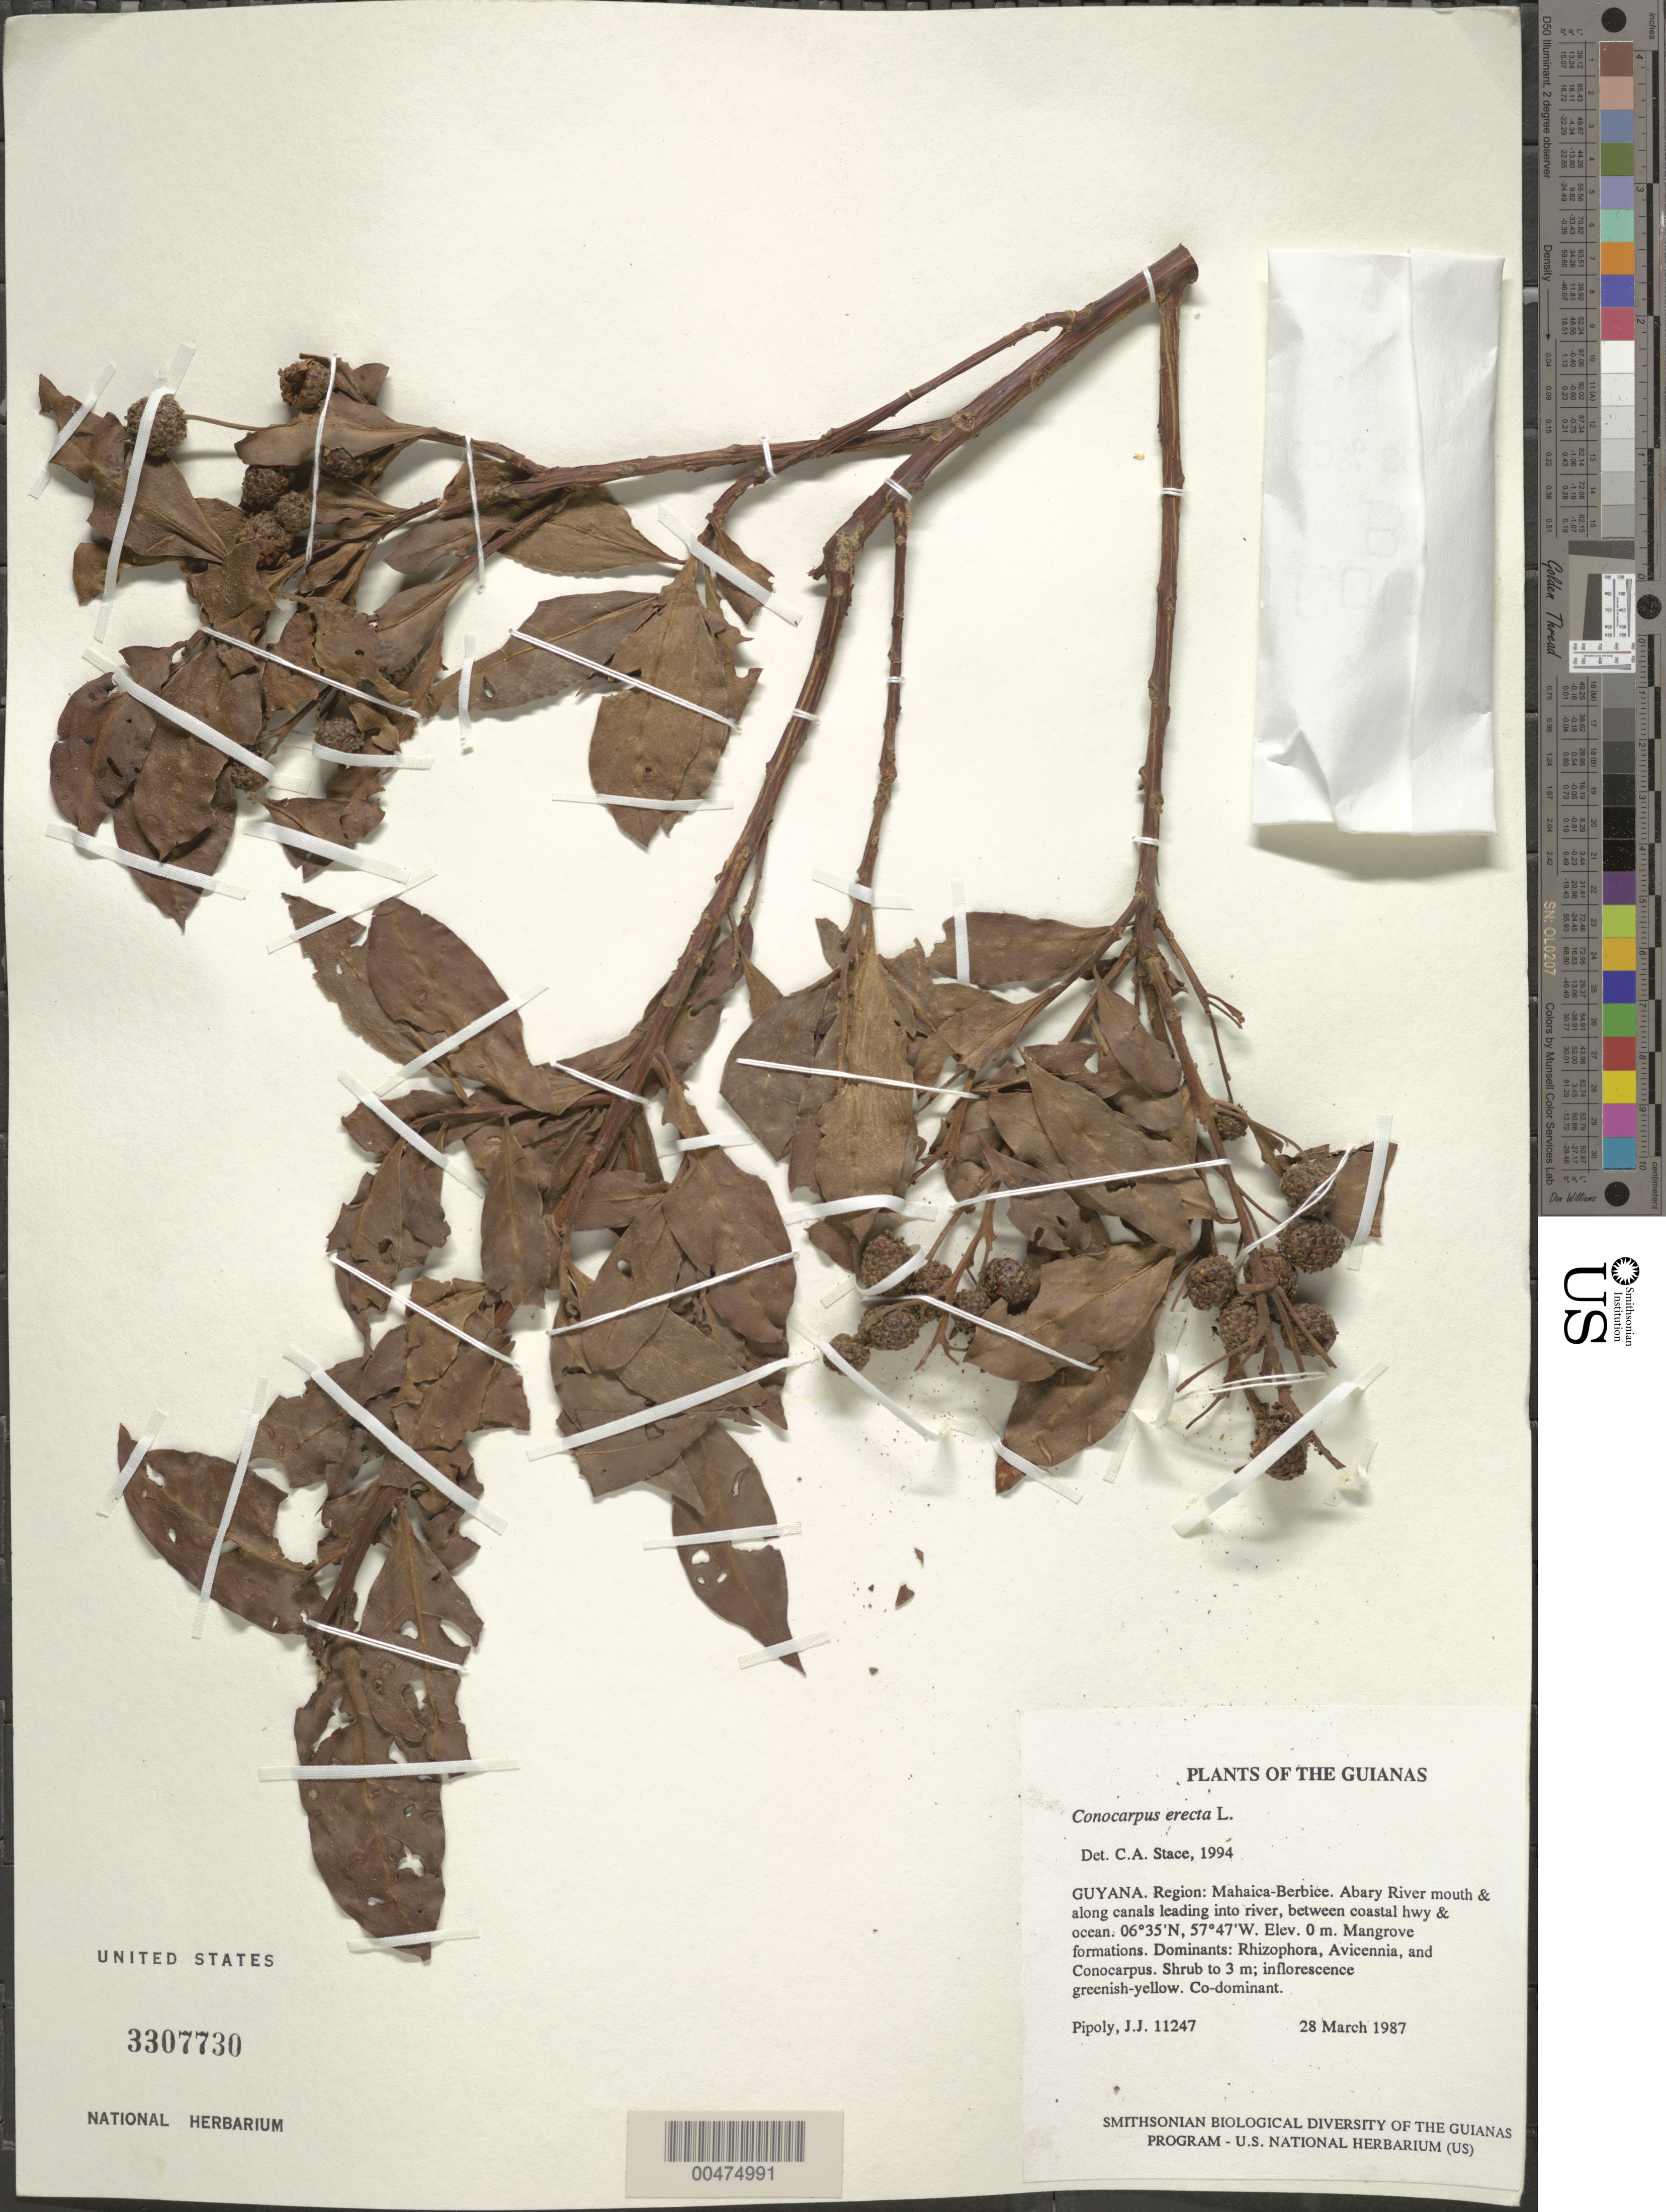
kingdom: Plantae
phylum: Tracheophyta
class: Magnoliopsida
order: Myrtales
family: Combretaceae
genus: Conocarpus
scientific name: Conocarpus erectus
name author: L.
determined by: Stace, C. A.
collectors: J. J. Pipoly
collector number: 11247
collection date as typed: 28 March 1987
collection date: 1987-03-28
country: Guyana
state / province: Mahaica-Berbice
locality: Abary River mouth & along canals leading into river, between coastal hwy & ocean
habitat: Mangrove formations. Dominants: Rhizophora, Avicennia, and Conocarpus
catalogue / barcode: US 3307730